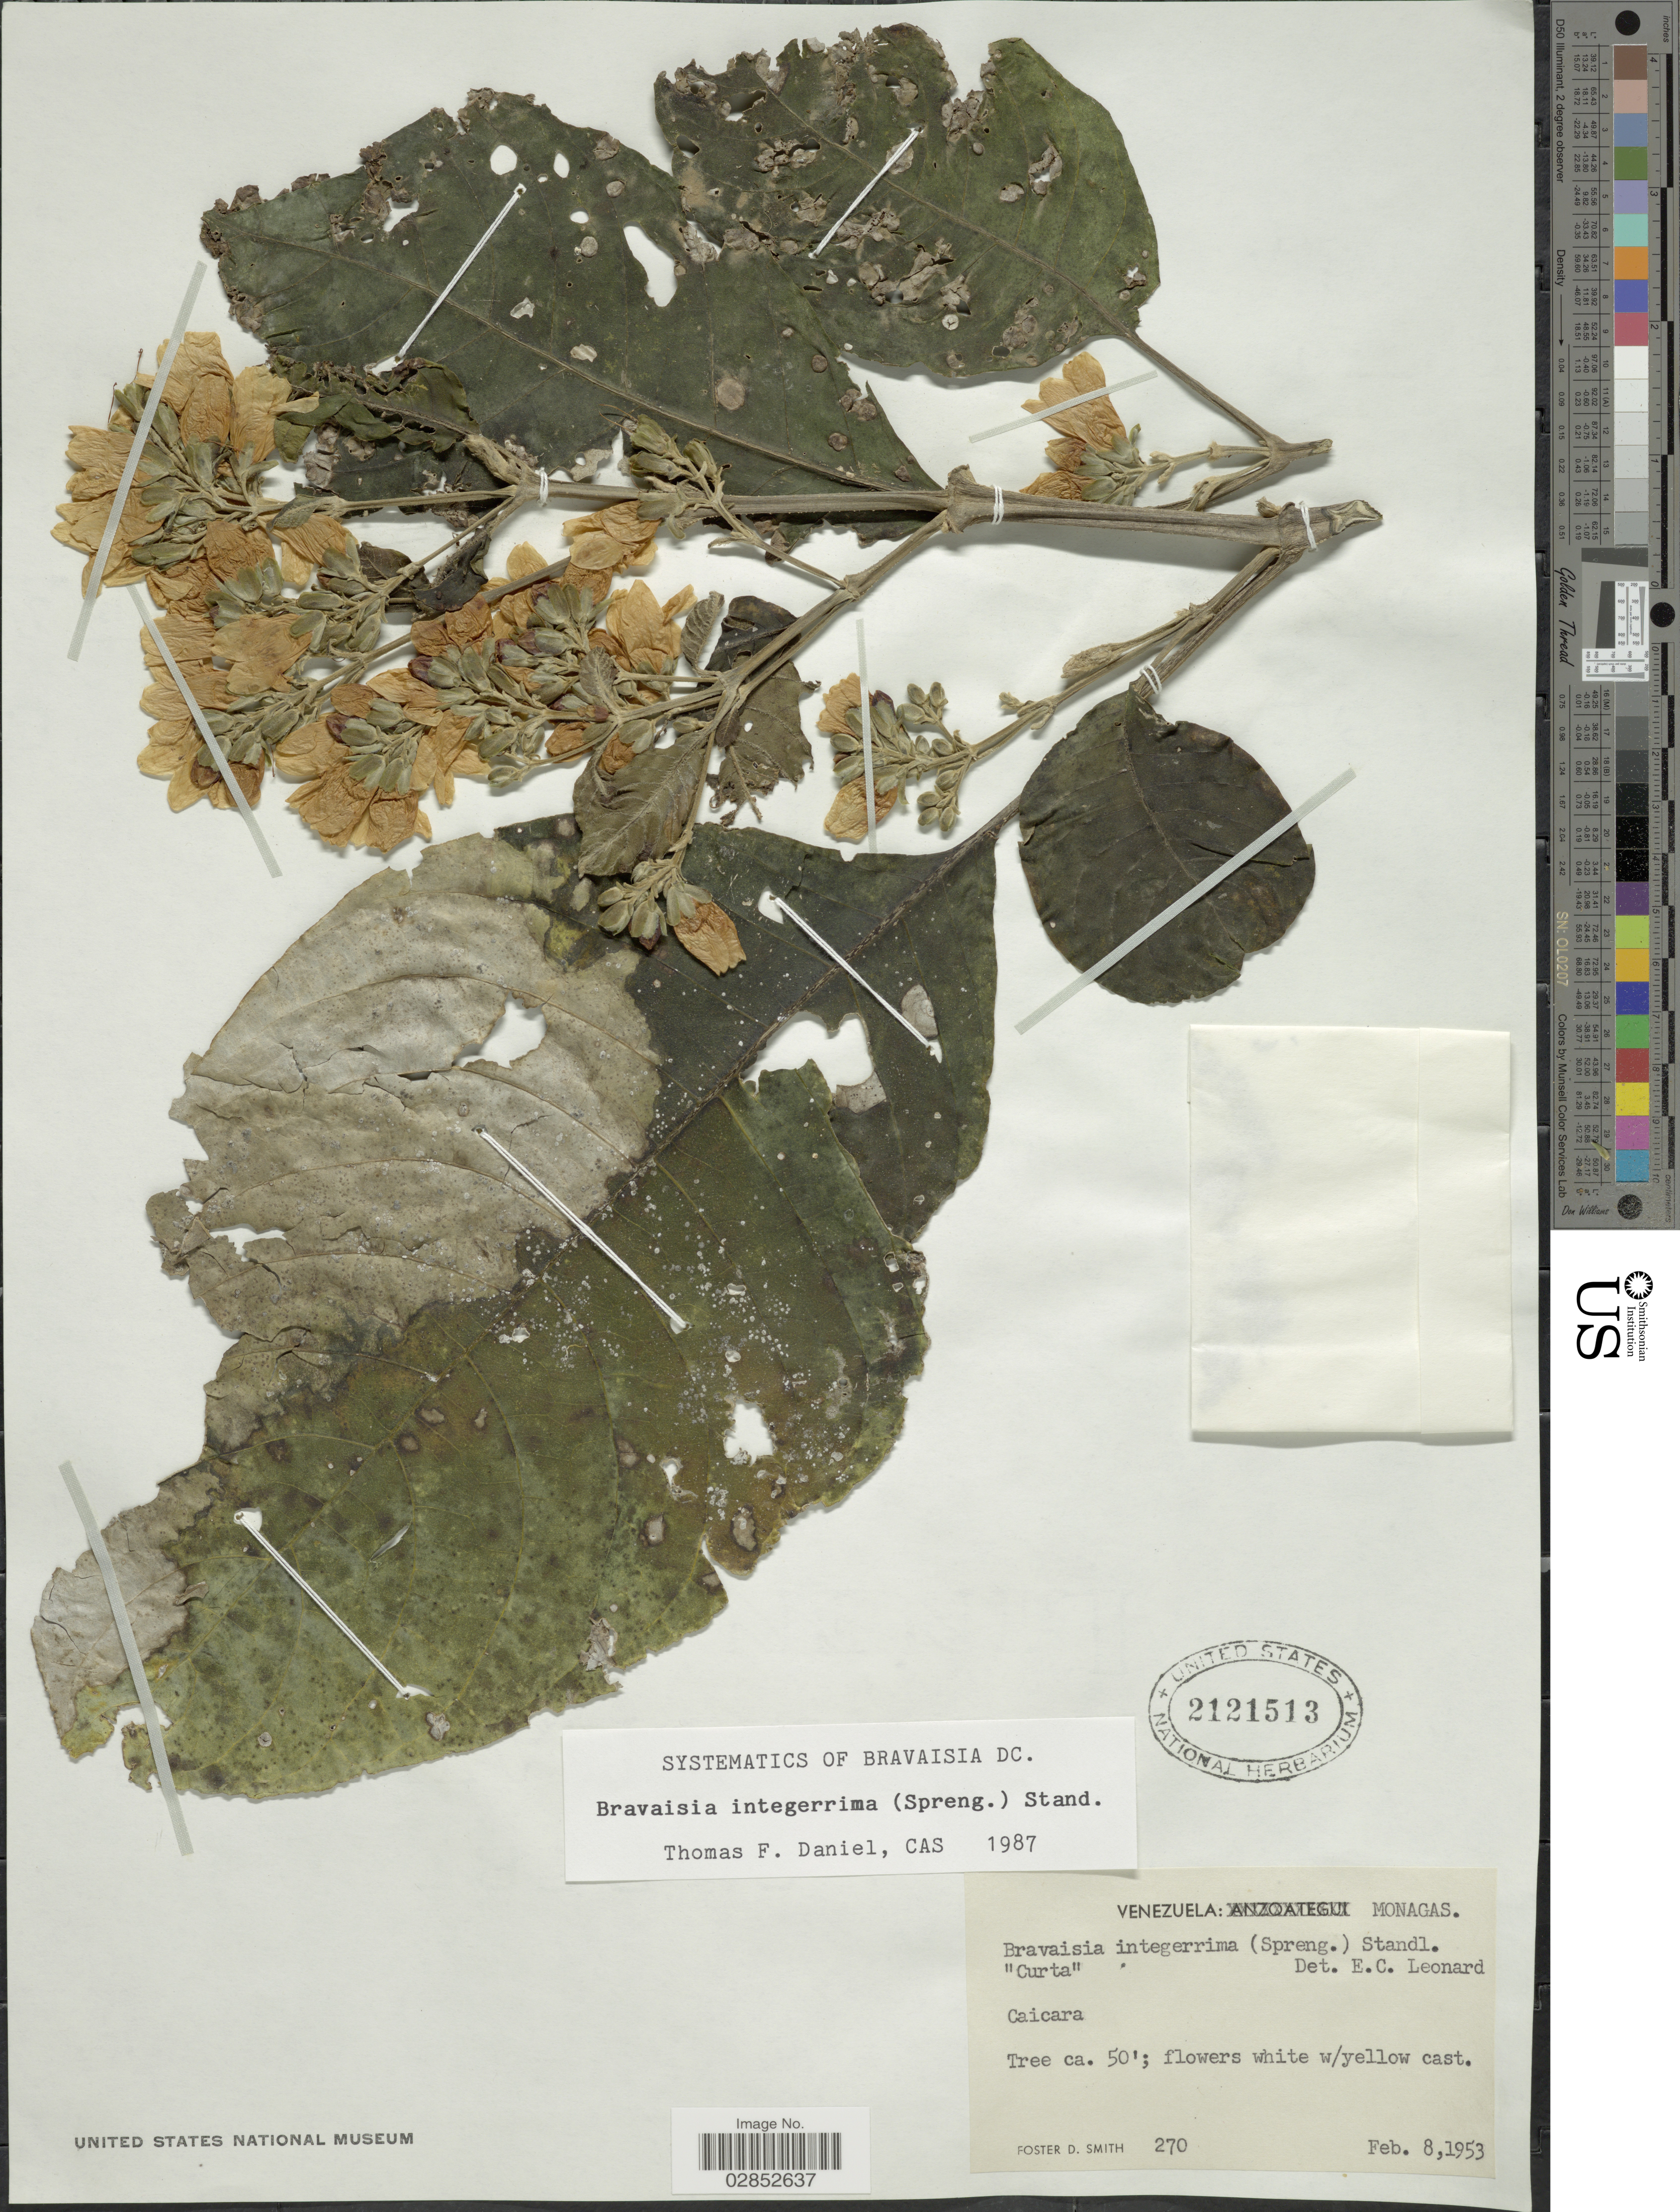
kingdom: Plantae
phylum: Tracheophyta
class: Magnoliopsida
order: Lamiales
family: Acanthaceae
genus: Bravaisia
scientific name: Bravaisia integerrima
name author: (Spreng.) Standl.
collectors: F. Smith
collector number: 270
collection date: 1953-02-08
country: Venezuela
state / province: Monagas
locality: Caicara.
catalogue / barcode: US 2121513